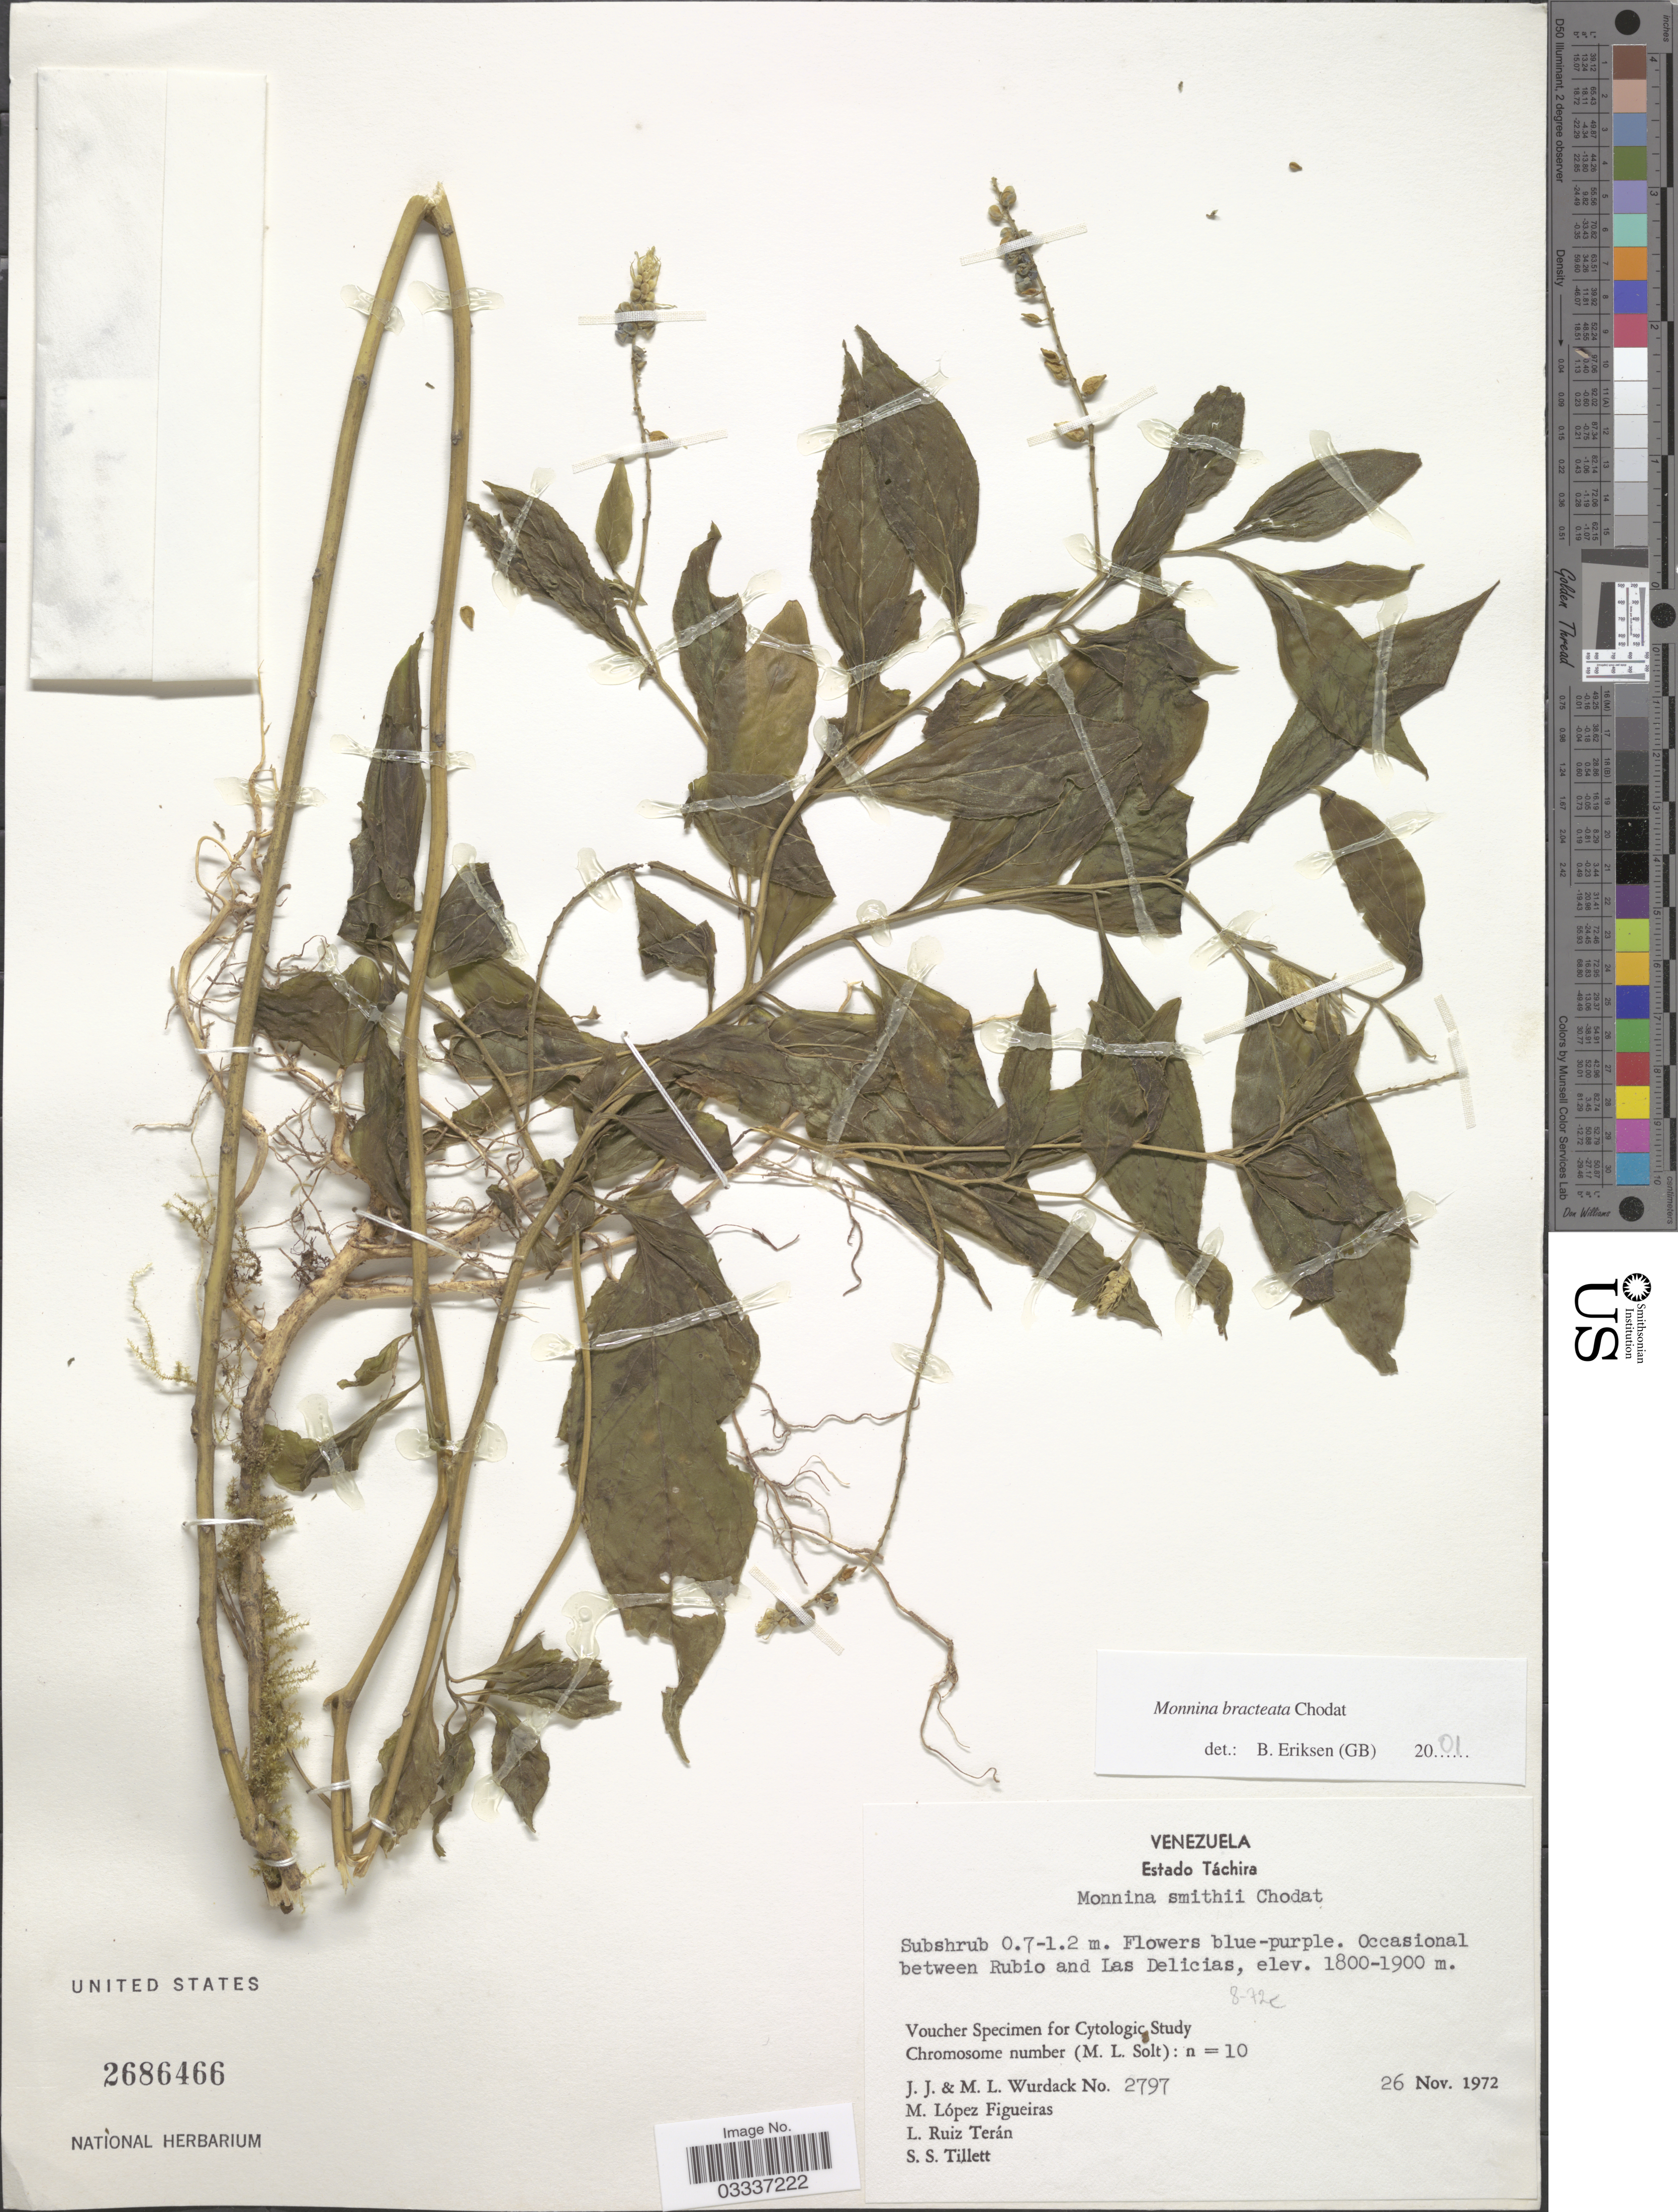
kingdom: Plantae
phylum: Tracheophyta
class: Magnoliopsida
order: Fabales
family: Polygalaceae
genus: Monnina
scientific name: Monnina bracteata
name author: Chodat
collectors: J. J. Wurdack, M. L. Wurdack, M. López Figueiras & L. E. Ruíz-Terán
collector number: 2797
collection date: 1972-11-26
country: Venezuela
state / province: Tachira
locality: Occasional between Rubio and Las Delicias.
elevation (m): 1800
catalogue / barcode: US 2686466